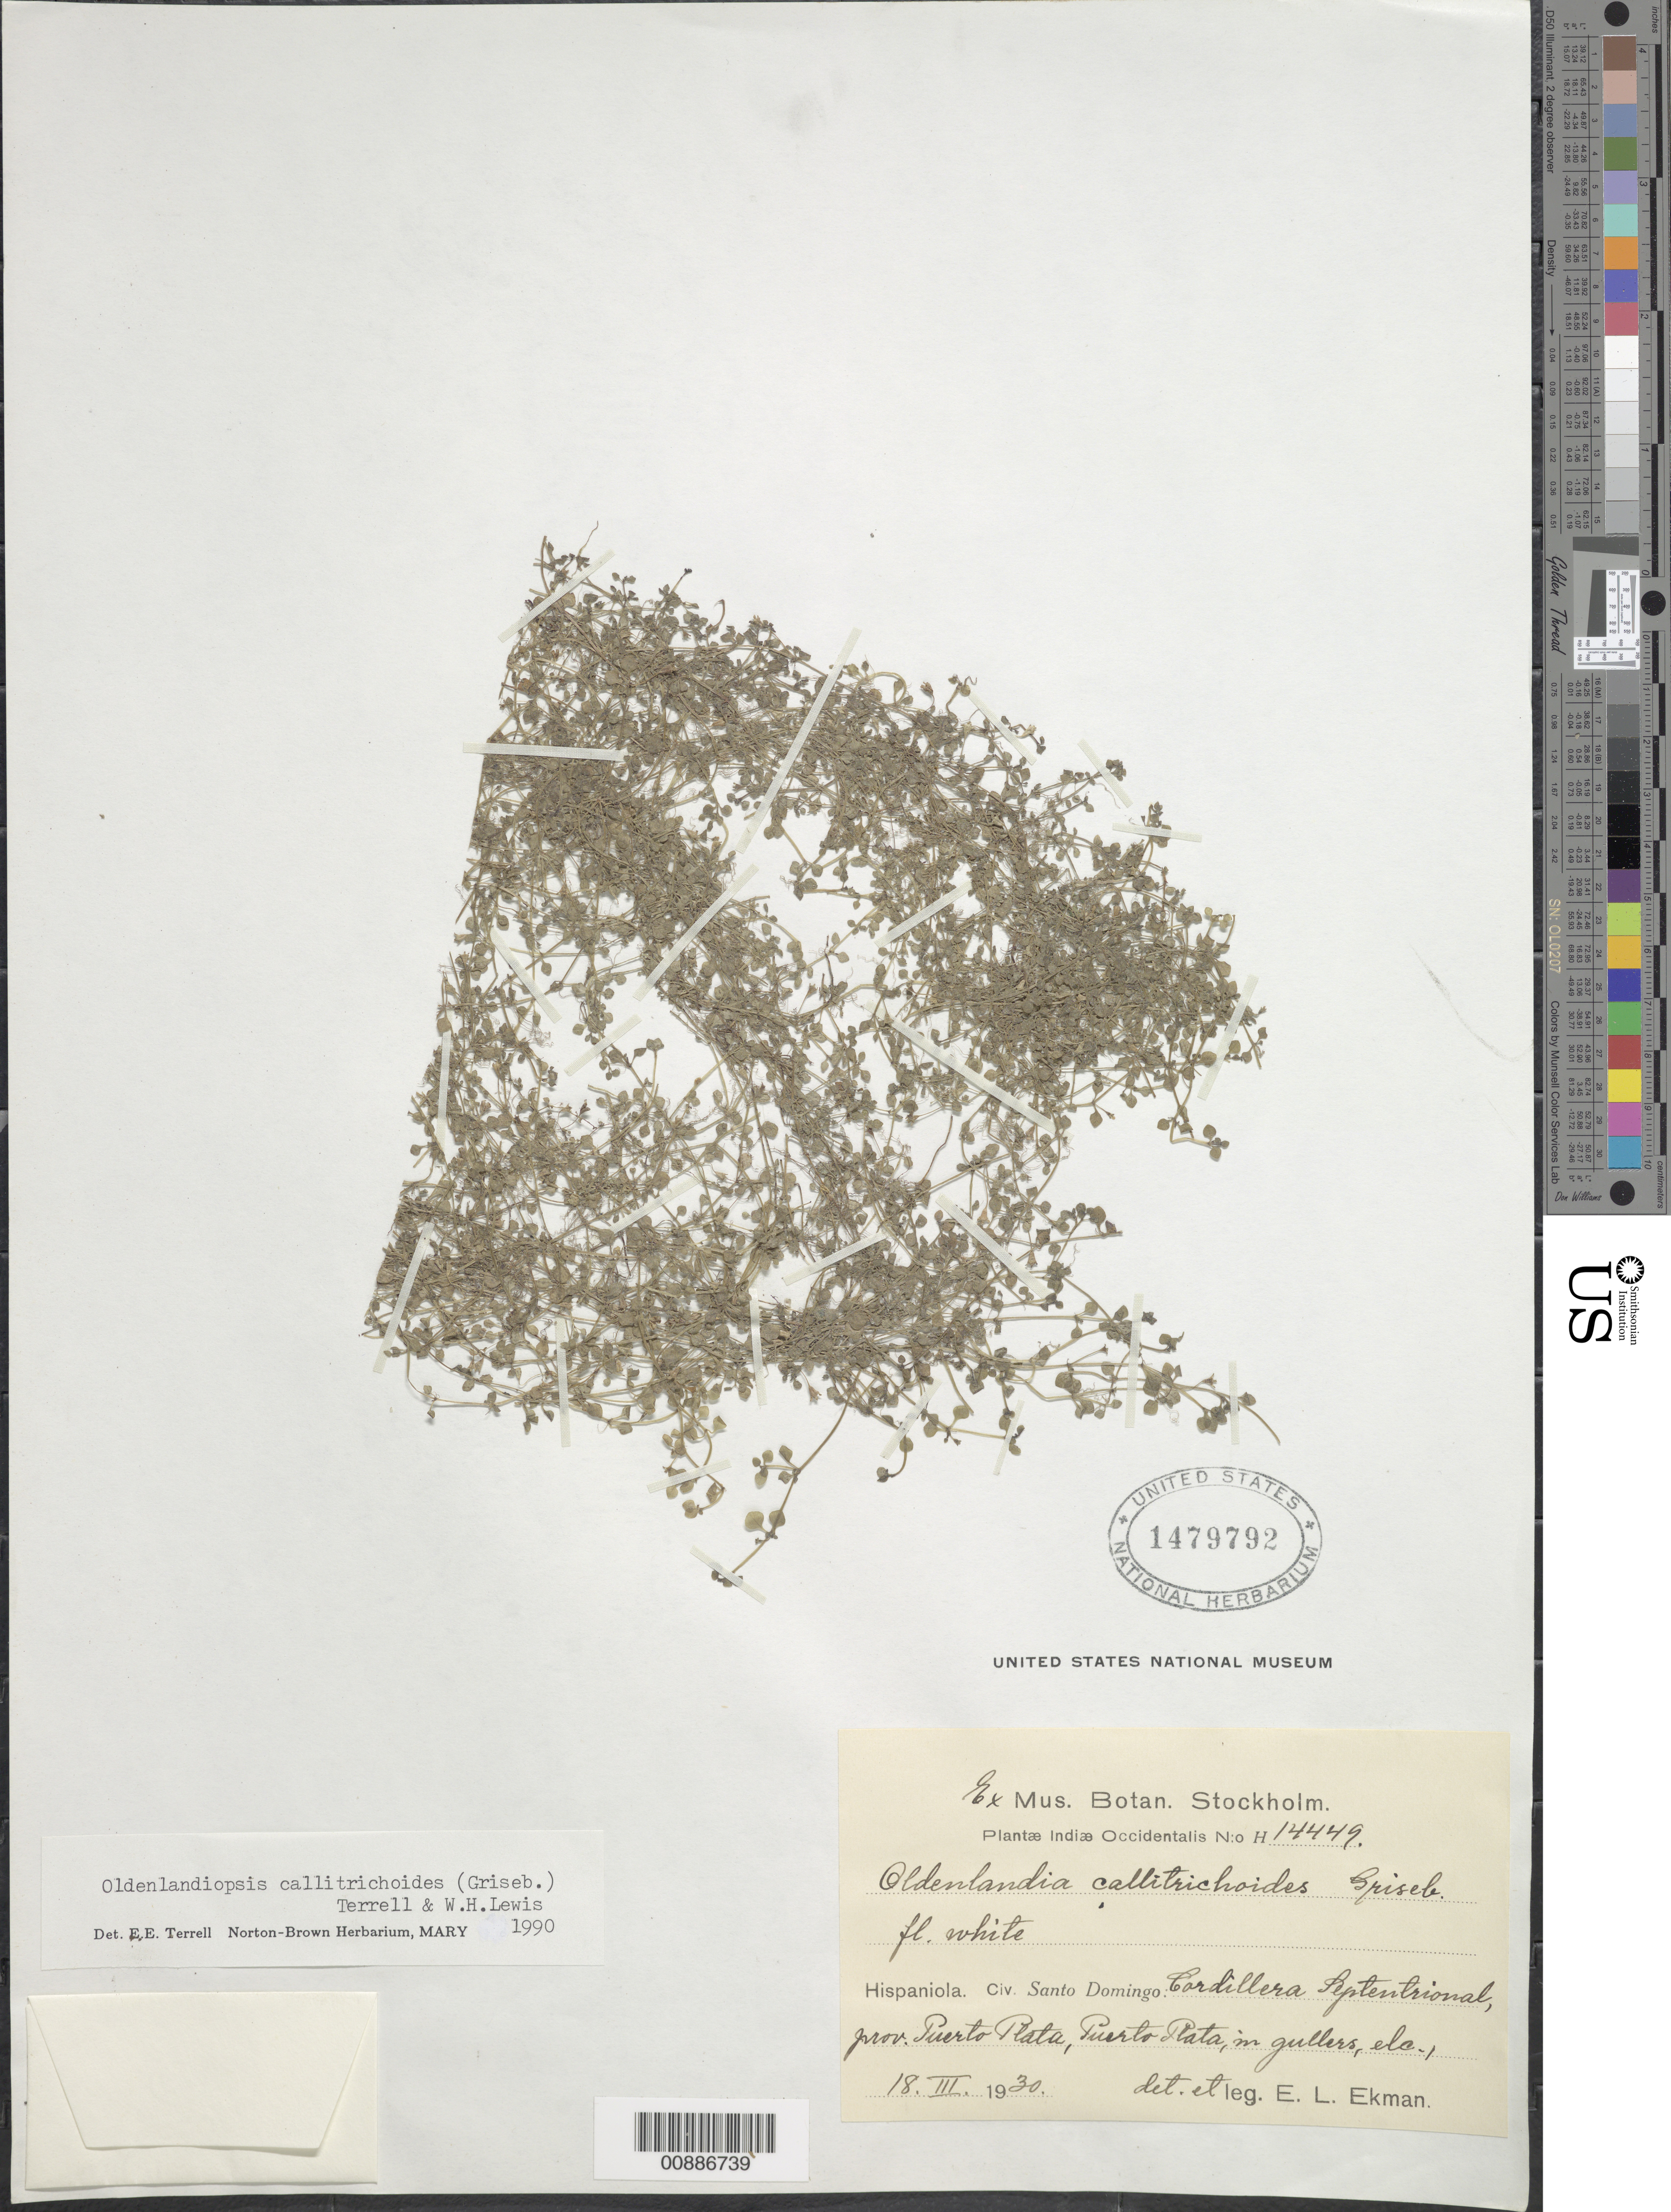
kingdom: Plantae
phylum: Tracheophyta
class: Magnoliopsida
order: Gentianales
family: Rubiaceae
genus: Oldenlandiopsis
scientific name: Oldenlandiopsis callitrichoides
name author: (Griseb.) Terrell & W.H. Lewis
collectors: E. L. Ekman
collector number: H. 14449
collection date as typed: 18 Mar 1930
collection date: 1930-03-18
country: Dominican Republic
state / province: Puerto Plata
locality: Cordillera Septentrional, Puerto Plata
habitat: In gutters, etc.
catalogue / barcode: US 1479792